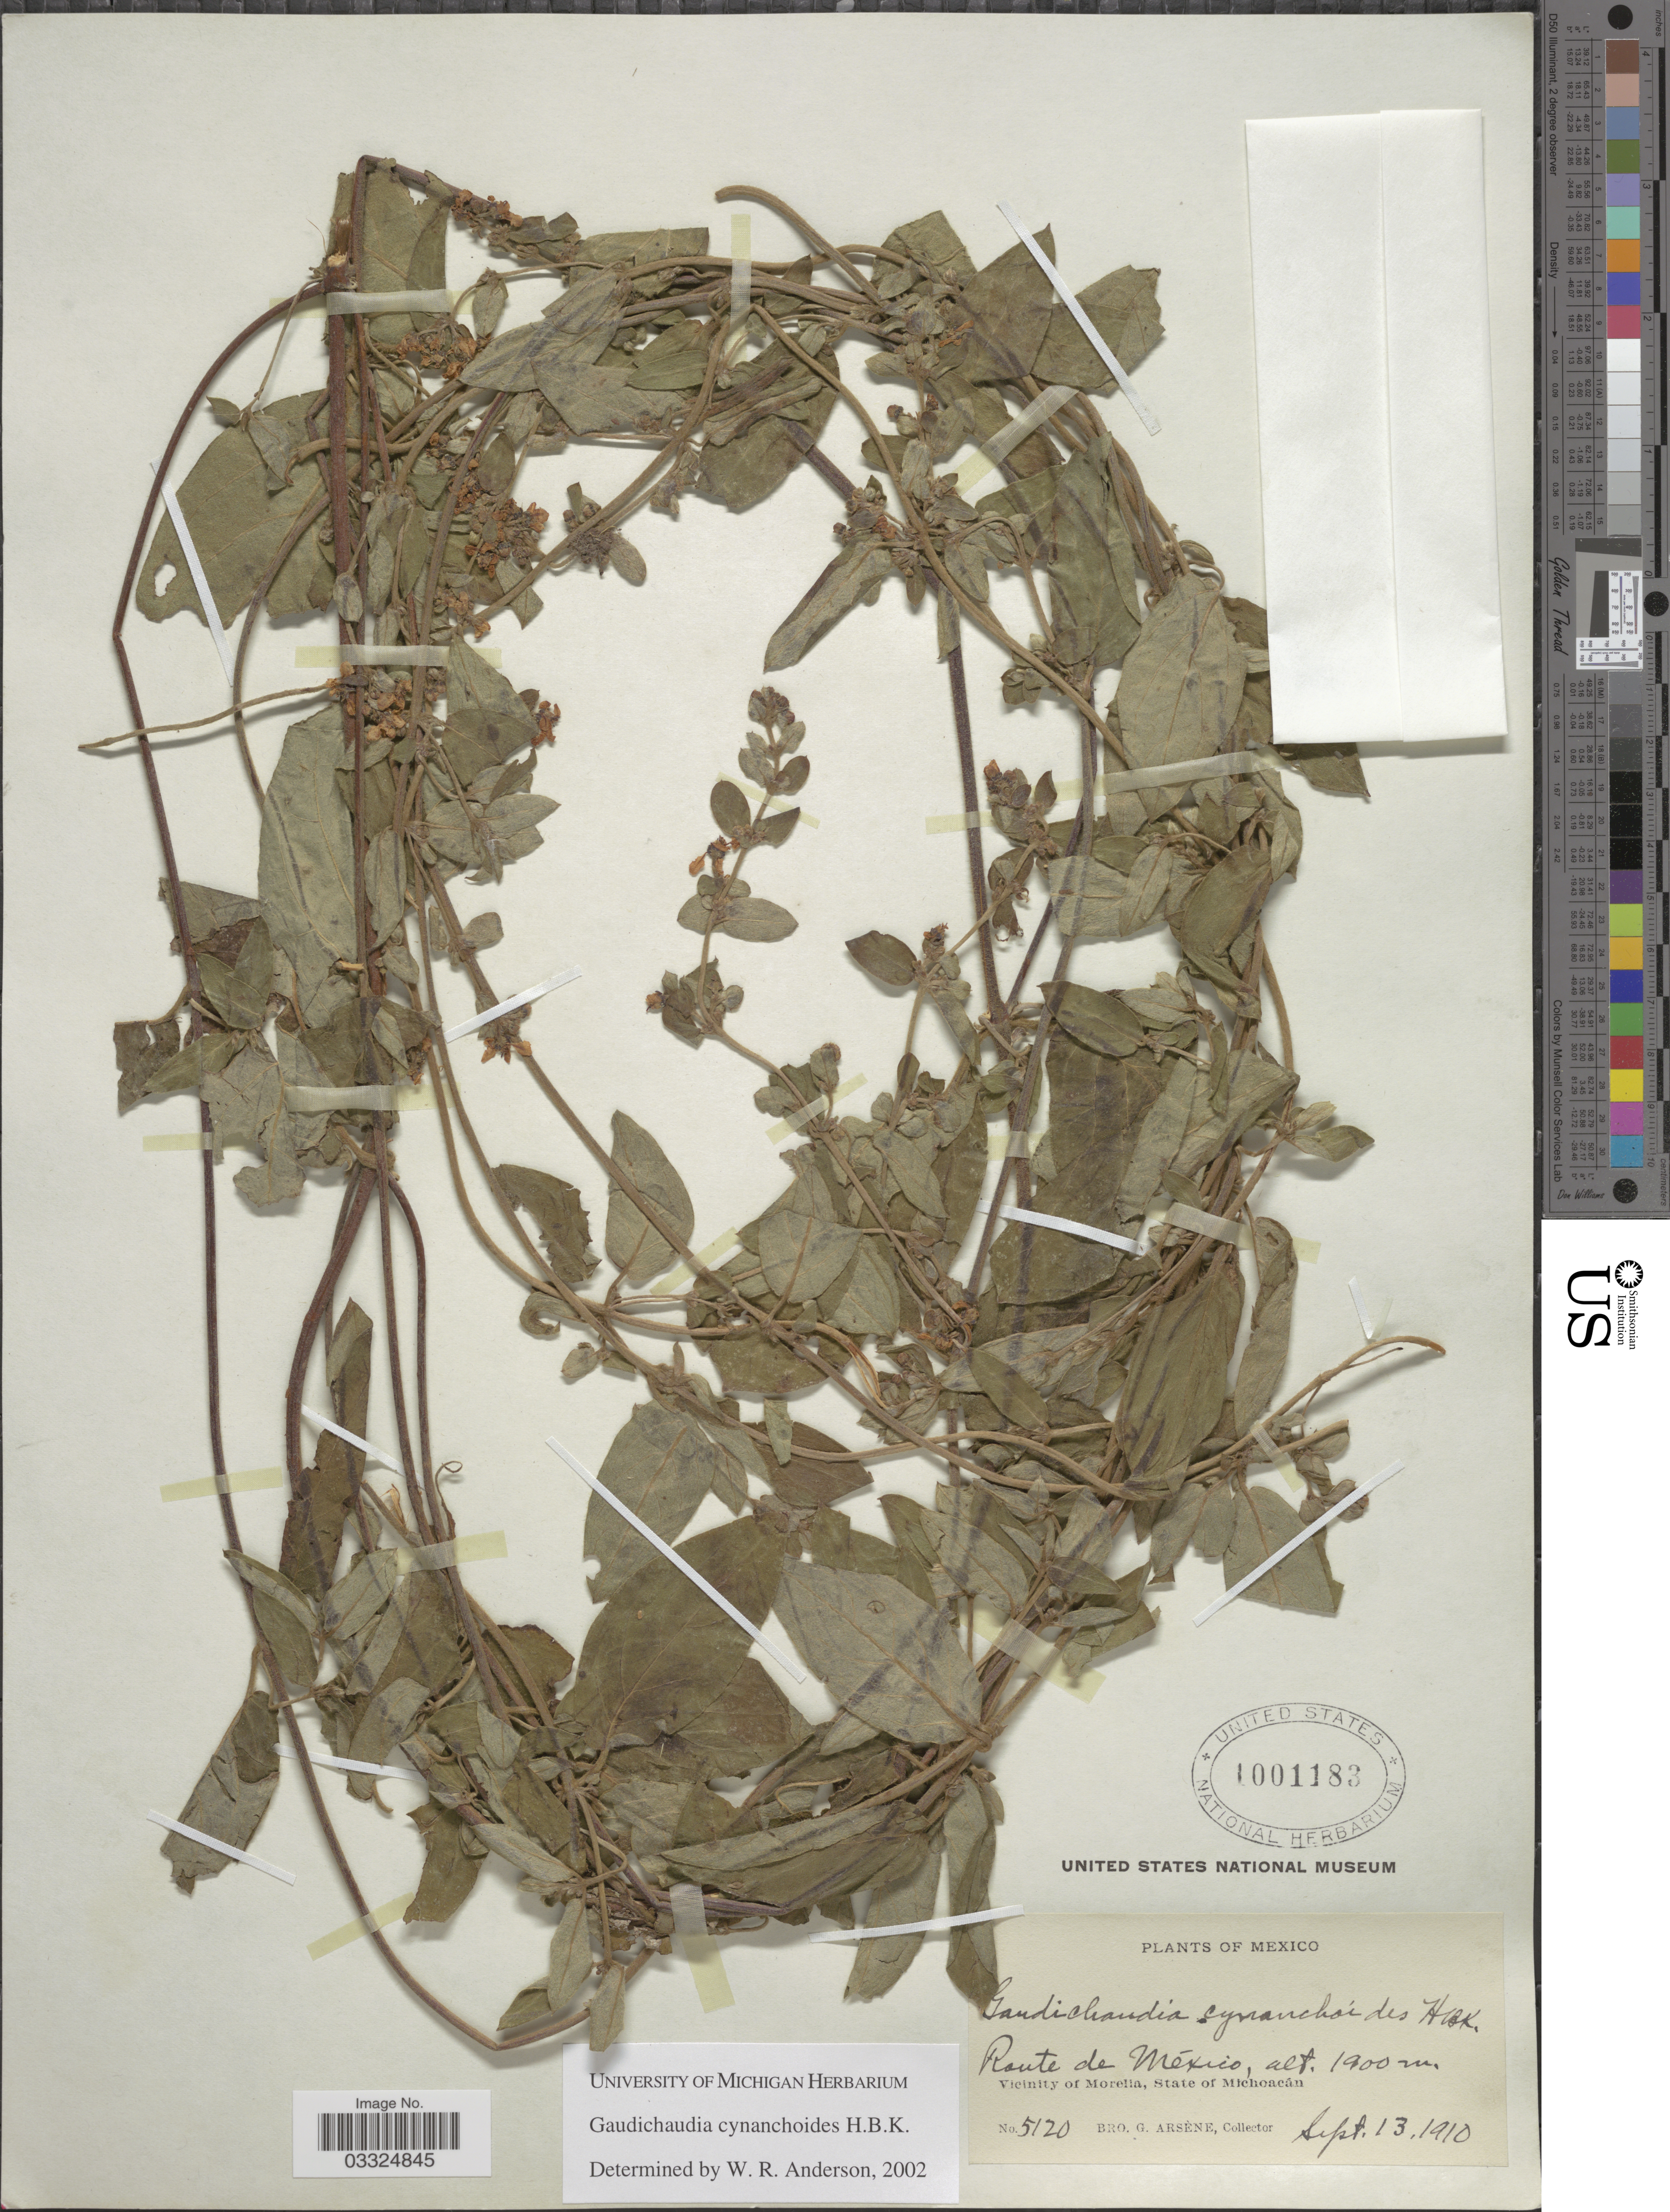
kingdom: Plantae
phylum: Tracheophyta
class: Magnoliopsida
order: Malpighiales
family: Malpighiaceae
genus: Gaudichaudia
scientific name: Gaudichaudia cynanchoides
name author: Kunth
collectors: Bro. G. Arsène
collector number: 5120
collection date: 1910-09-13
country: Mexico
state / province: Michoacán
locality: Route de México. Vicinity of Morelia.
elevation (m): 1900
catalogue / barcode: US 1001183